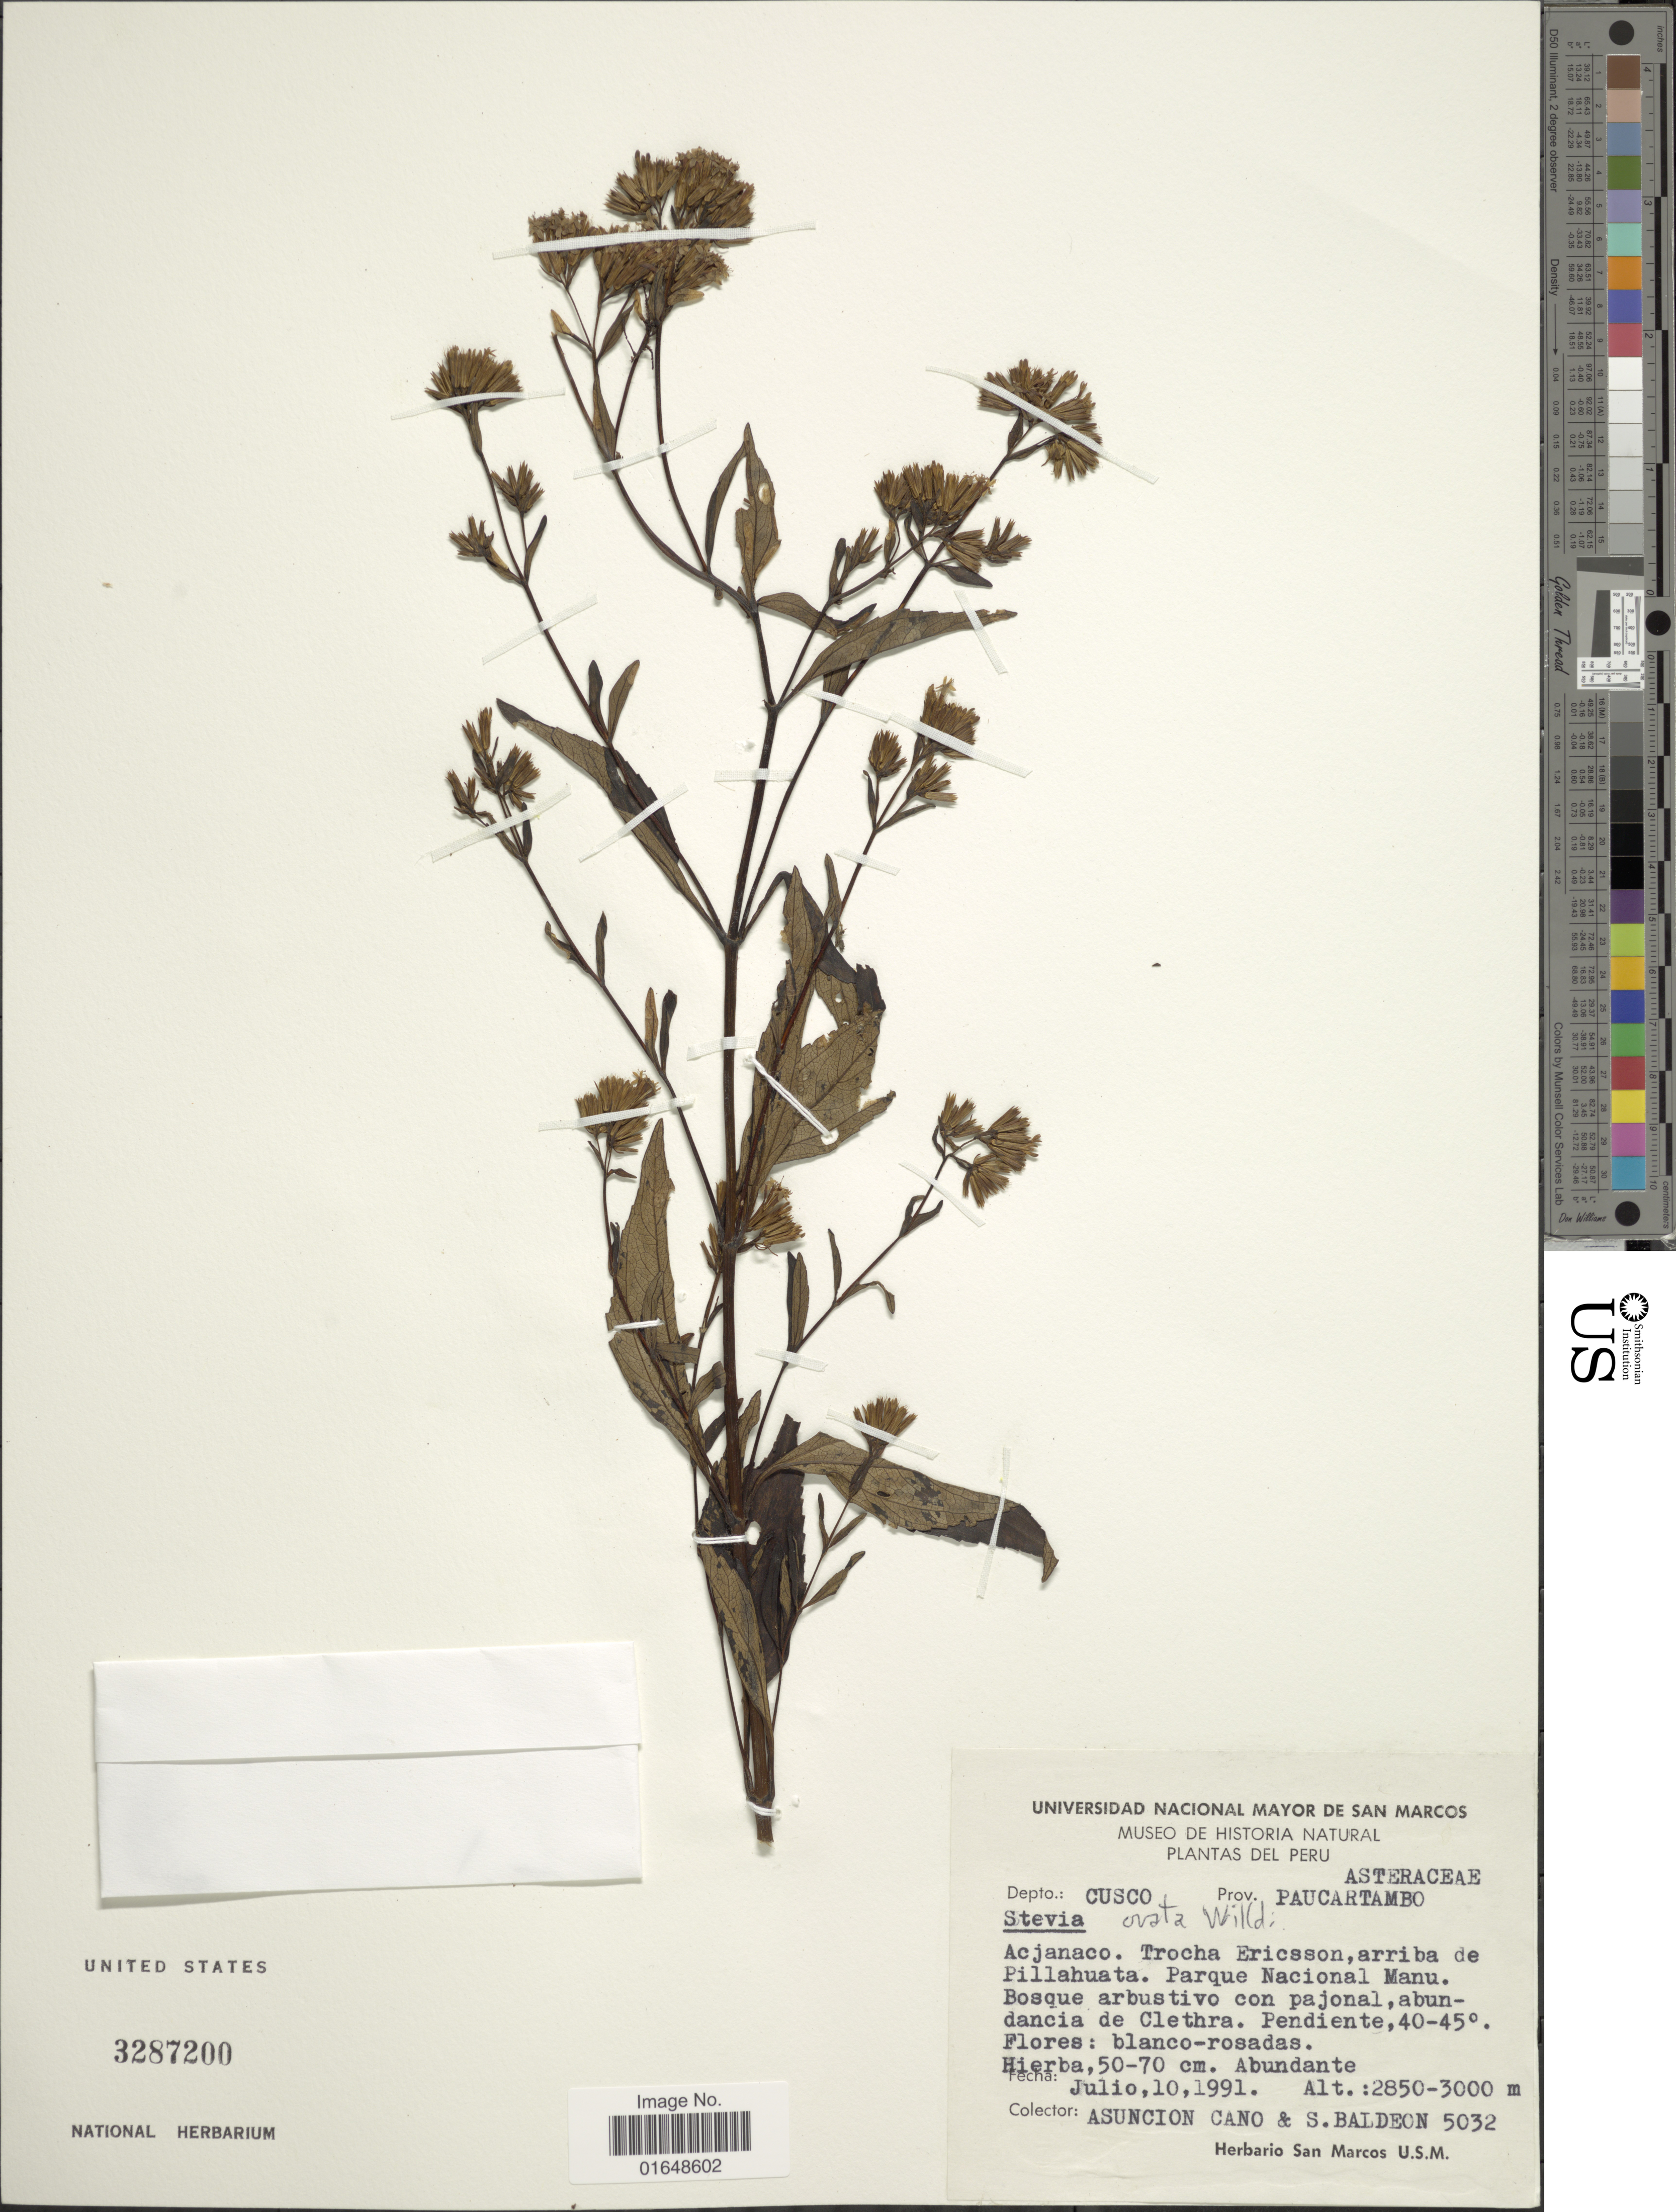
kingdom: Plantae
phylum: Tracheophyta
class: Magnoliopsida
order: Asterales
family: Asteraceae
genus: Stevia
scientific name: Stevia ovata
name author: Willd.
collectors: A. Cano & S. Baldeon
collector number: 5032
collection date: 1991-07-10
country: Peru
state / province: Cusco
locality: Depto.: Cusco. kProv. Paucartambo. Acjanaco. Trocha Ericsson, arriba de Pillahuata. Parque Nacional Manu.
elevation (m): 2850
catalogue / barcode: US 3287200